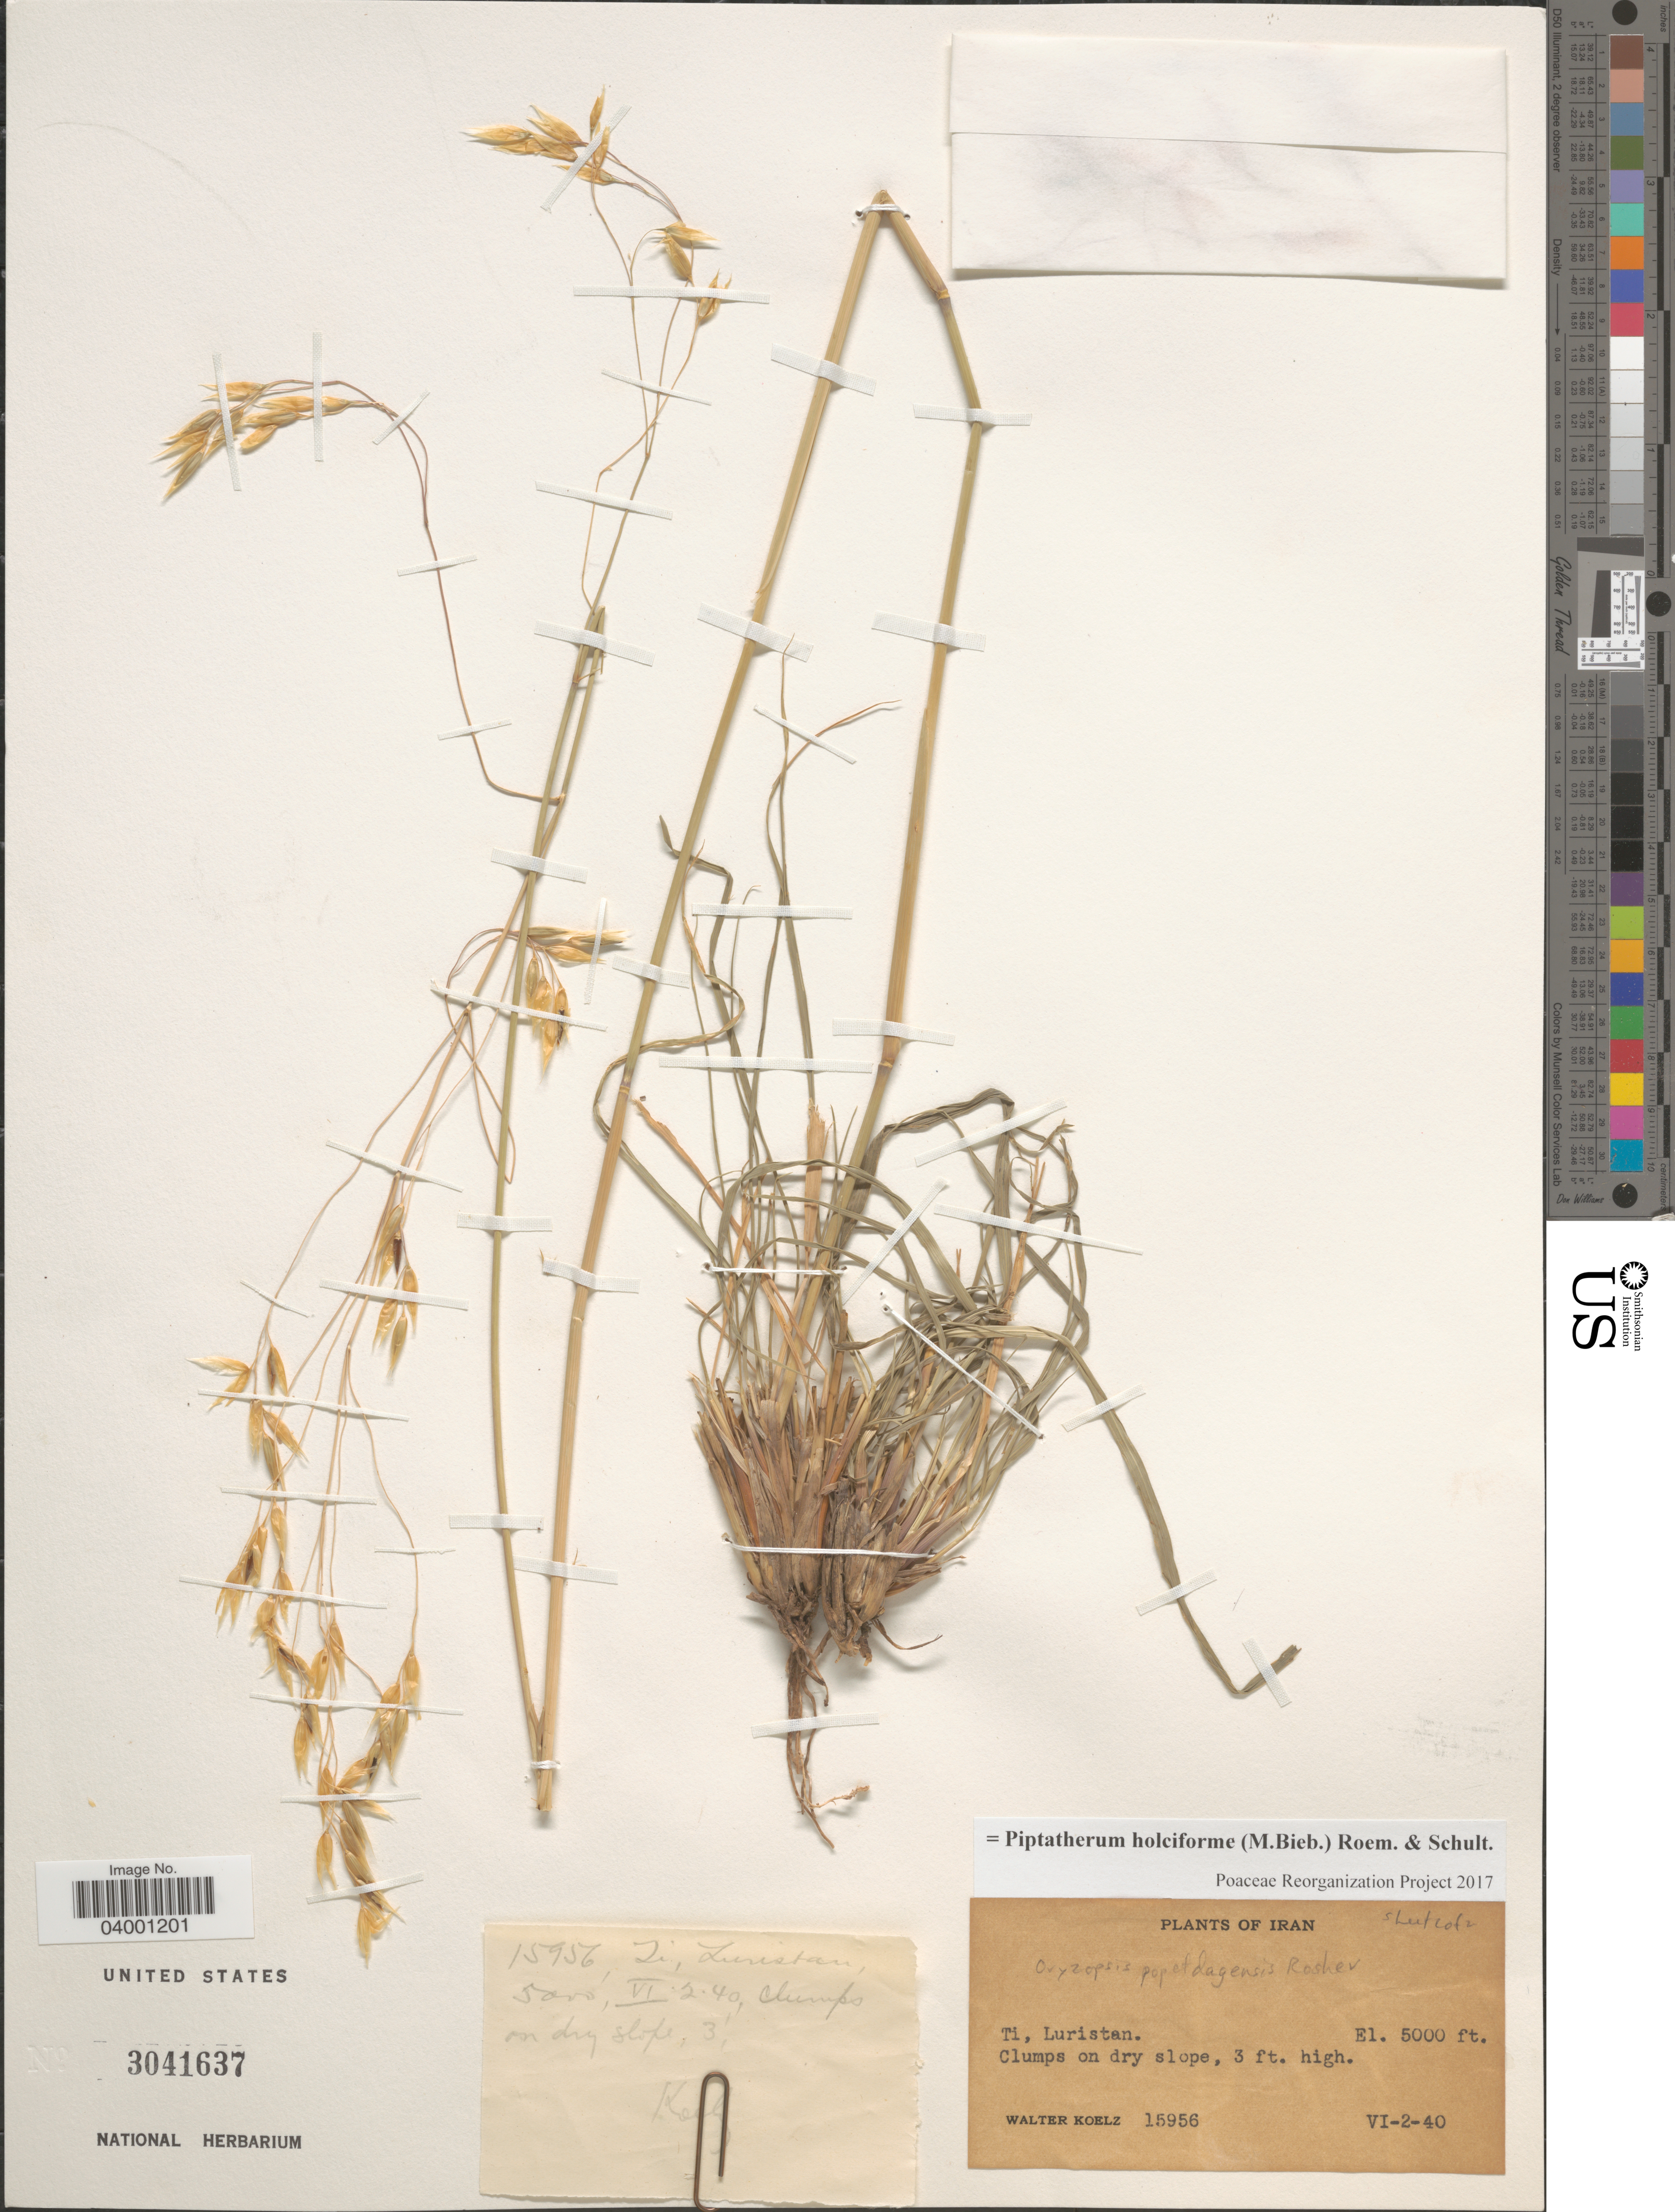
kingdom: Plantae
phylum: Tracheophyta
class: Liliopsida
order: Poales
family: Poaceae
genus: Piptatherum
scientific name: Piptatherum holciforme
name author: (M. Bieb.) Roem. & Schult.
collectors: W. N. Koelz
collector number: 15956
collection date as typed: Transcribed d/m/y: 2/6/40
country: Iran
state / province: Lorestan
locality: Ti, Luristan.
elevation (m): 1524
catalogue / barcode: US 3041637